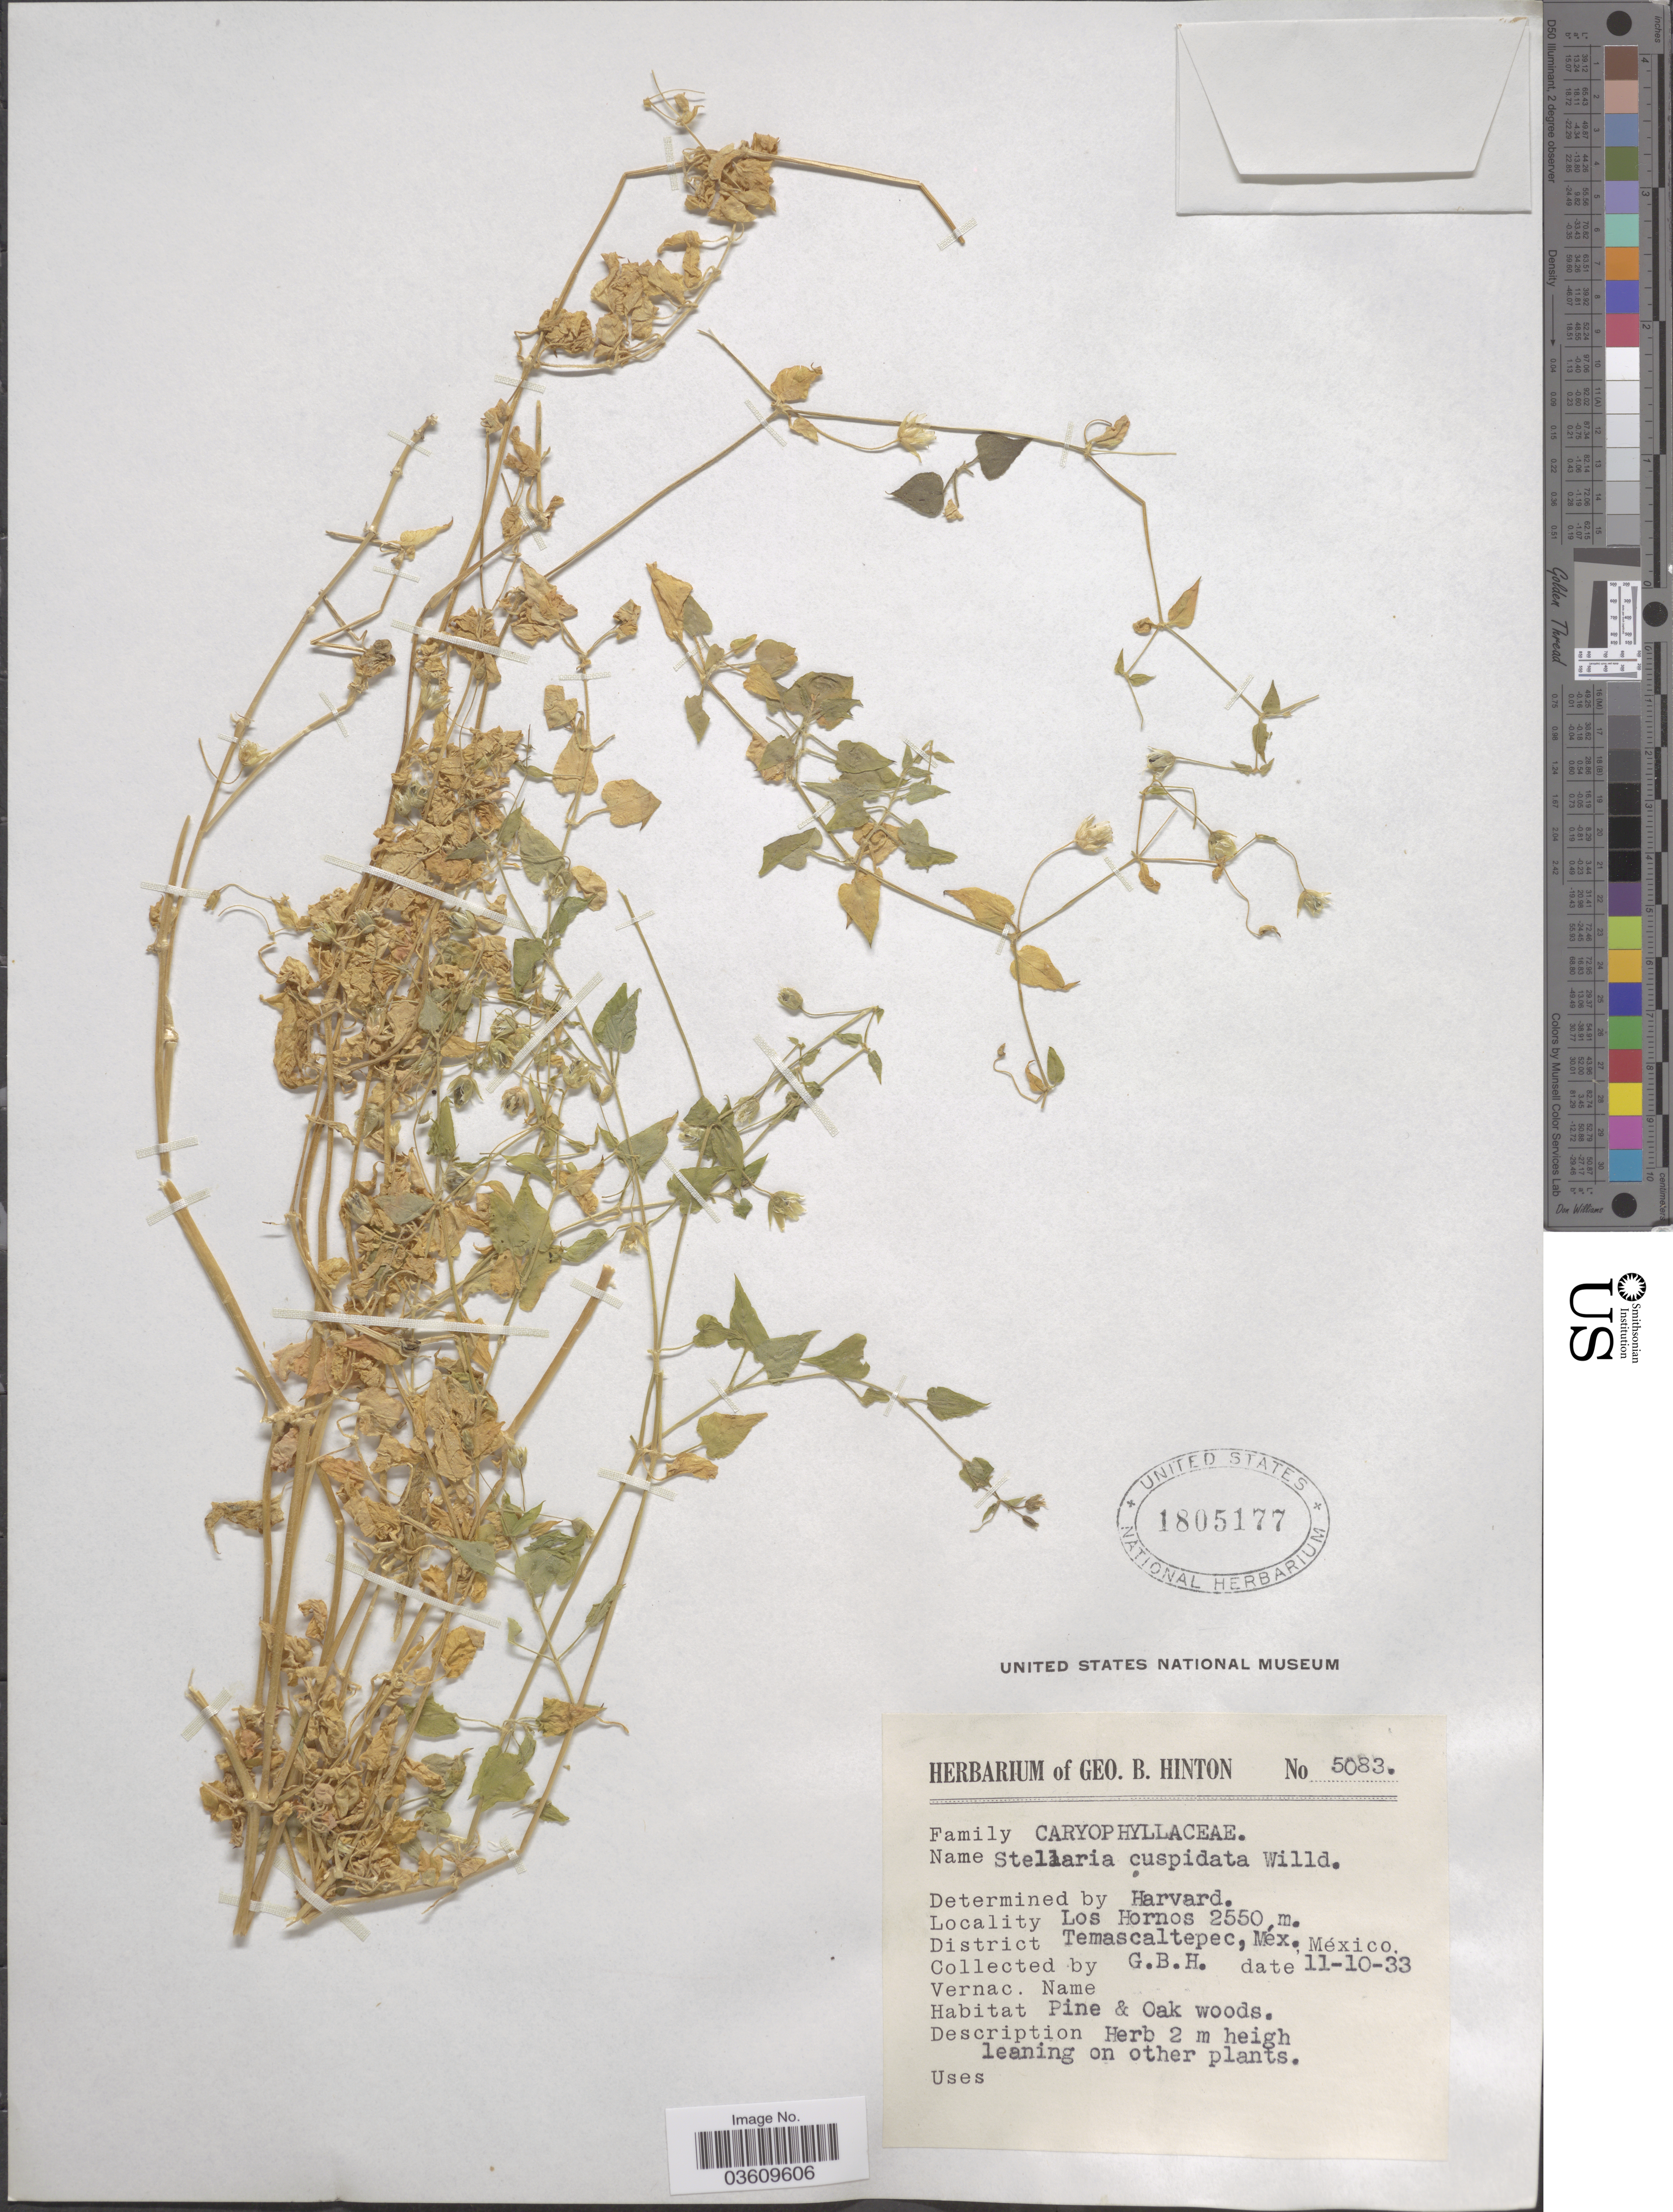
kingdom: Plantae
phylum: Tracheophyta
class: Magnoliopsida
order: Caryophyllales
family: Caryophyllaceae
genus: Stellaria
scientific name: Stellaria cuspidata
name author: Willd. ex Schltdl.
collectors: G. B. Hinton & et al.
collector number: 5083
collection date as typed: Transcribed d/m/y: 11/10/33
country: Mexico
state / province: México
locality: Los Hornos. District Temascaltepec.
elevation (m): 2550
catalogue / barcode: US 1805177